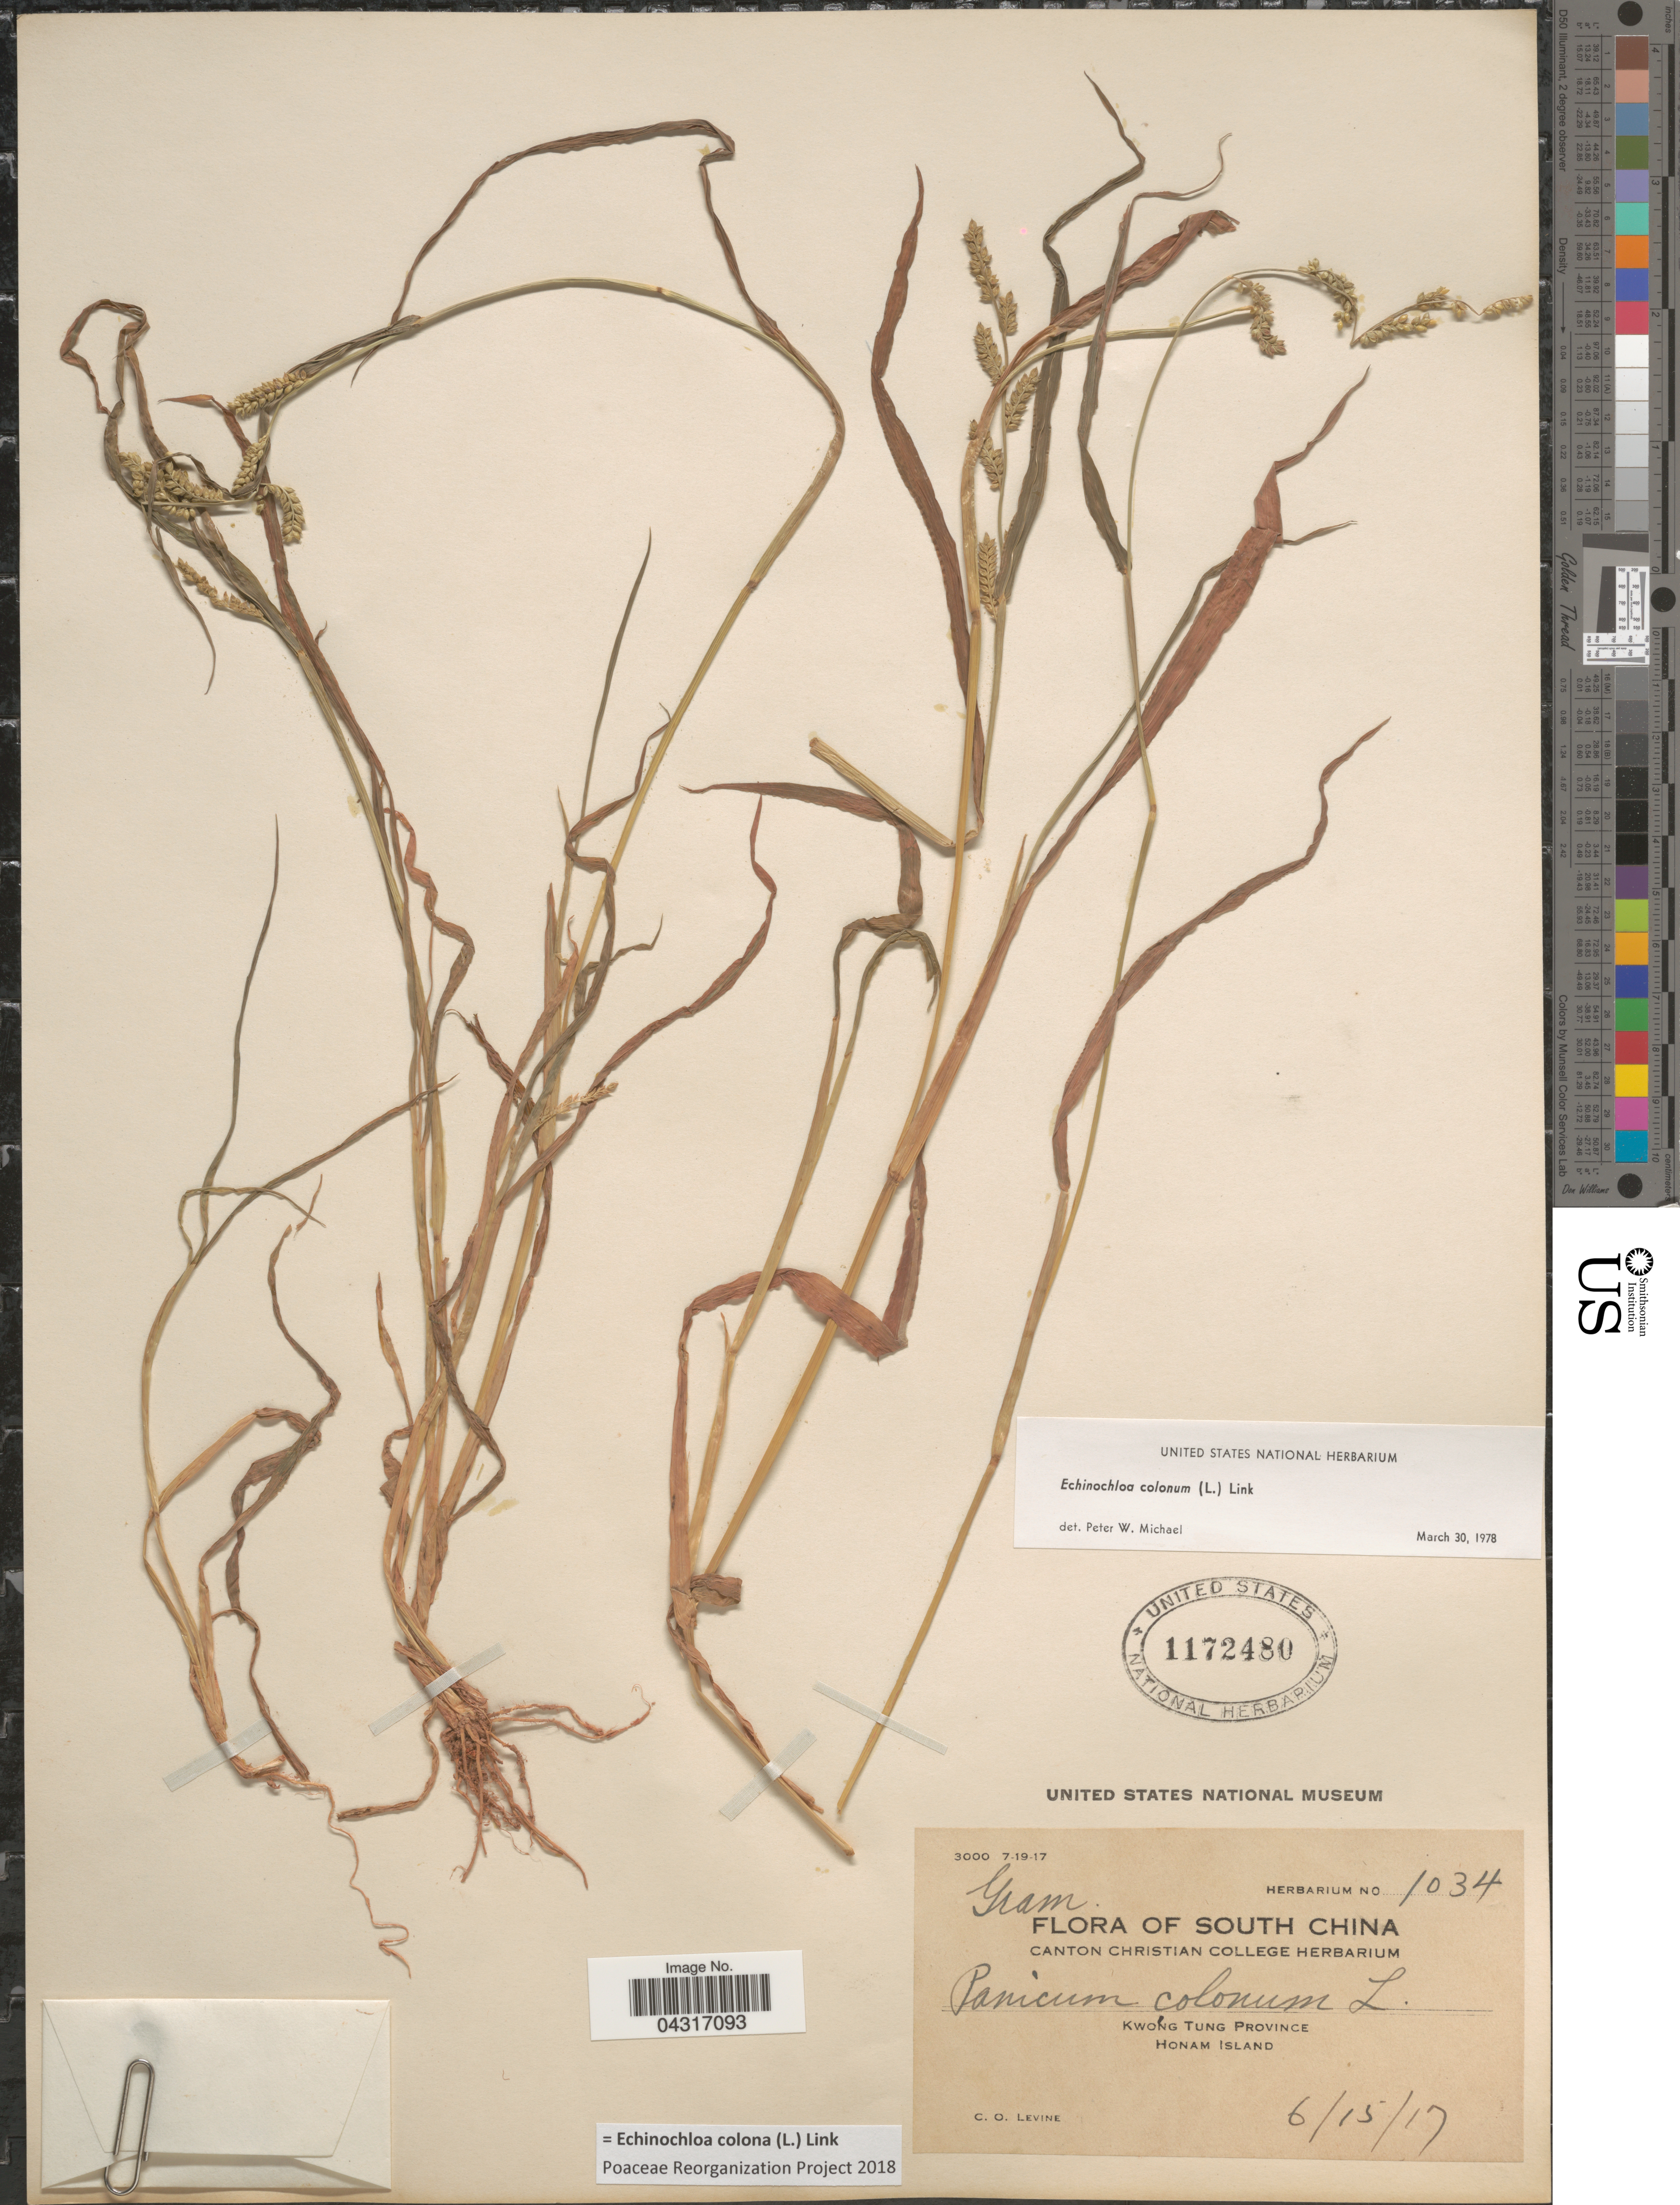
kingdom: Plantae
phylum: Tracheophyta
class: Liliopsida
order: Poales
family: Poaceae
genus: Echinochloa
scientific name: Echinochloa colona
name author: (L.) Link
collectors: C. O. Levine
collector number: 1034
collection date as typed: Transcribed d/m/y: 15/6/17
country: China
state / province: Guangdong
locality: Kwong Tung Province. Honam Island.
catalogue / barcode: US 1172480